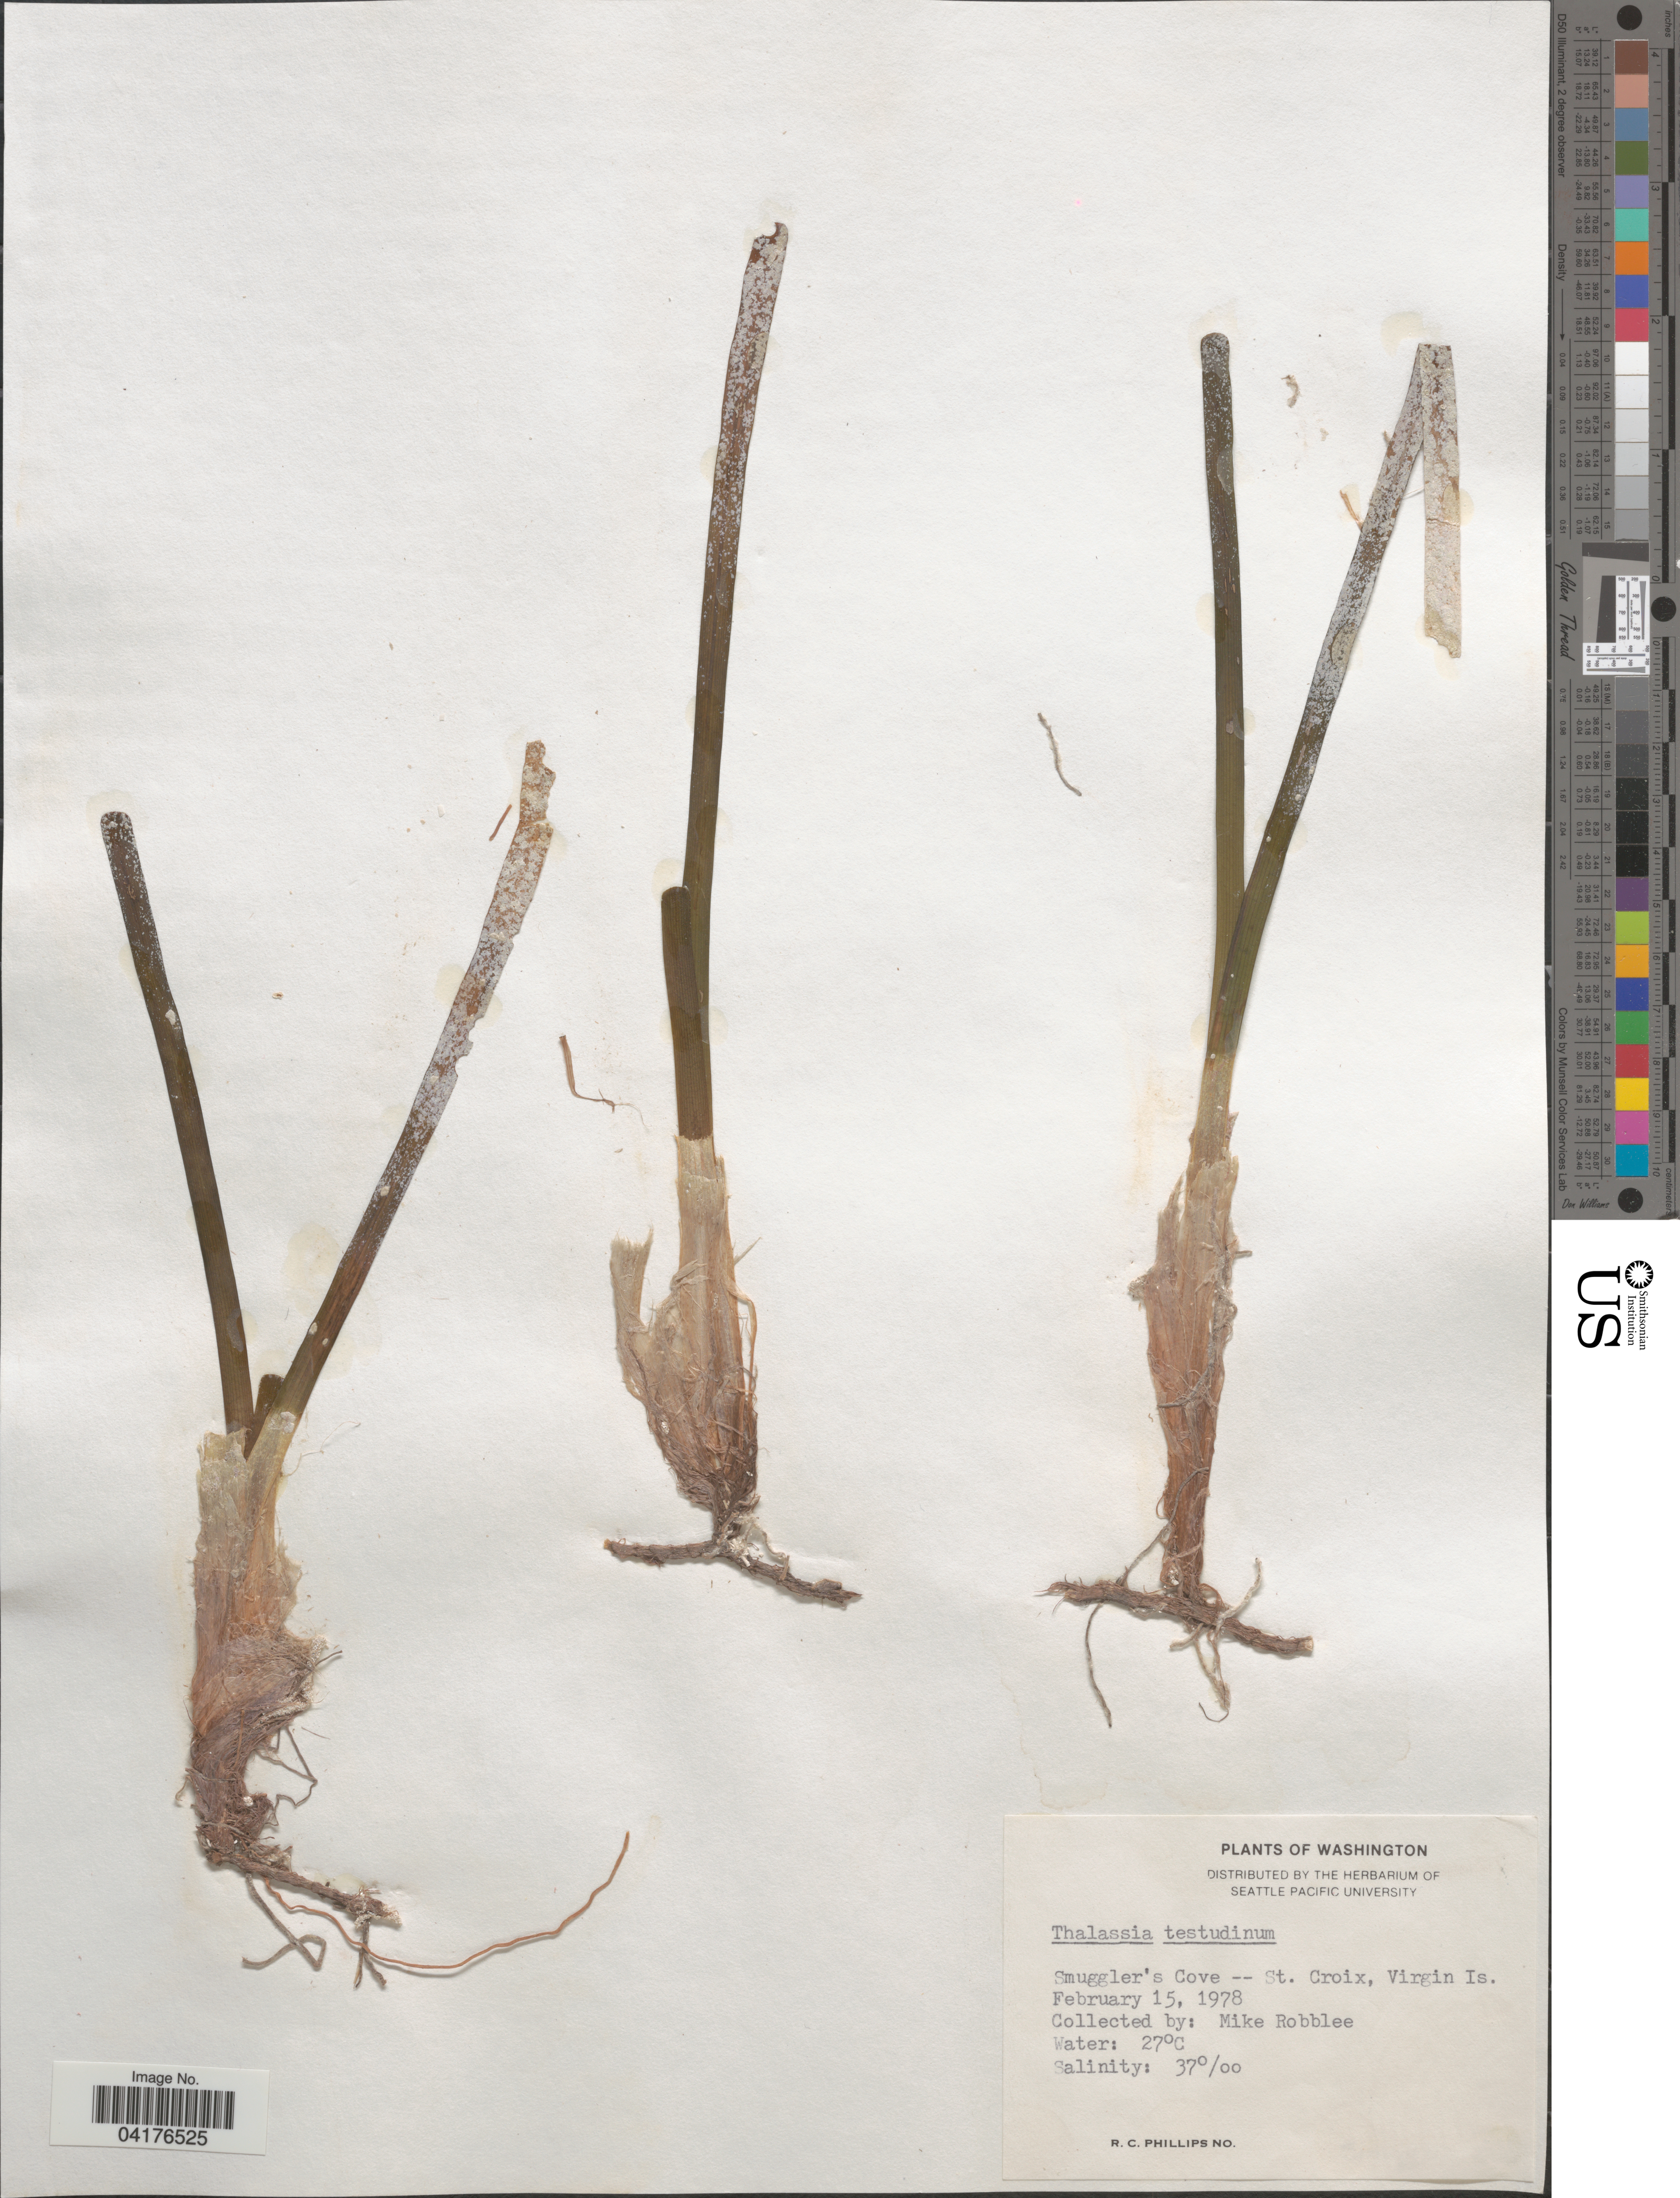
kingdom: Plantae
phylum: Tracheophyta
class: Liliopsida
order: Alismatales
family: Hydrocharitaceae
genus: Thalassia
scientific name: Thalassia testudinum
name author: Banks & Sol. ex K.D. Koenig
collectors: M. Robblee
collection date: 1978-02-15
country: U.S. Virgin Islands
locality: Smuggler's Cove -- St. Croix, Virgin Is.